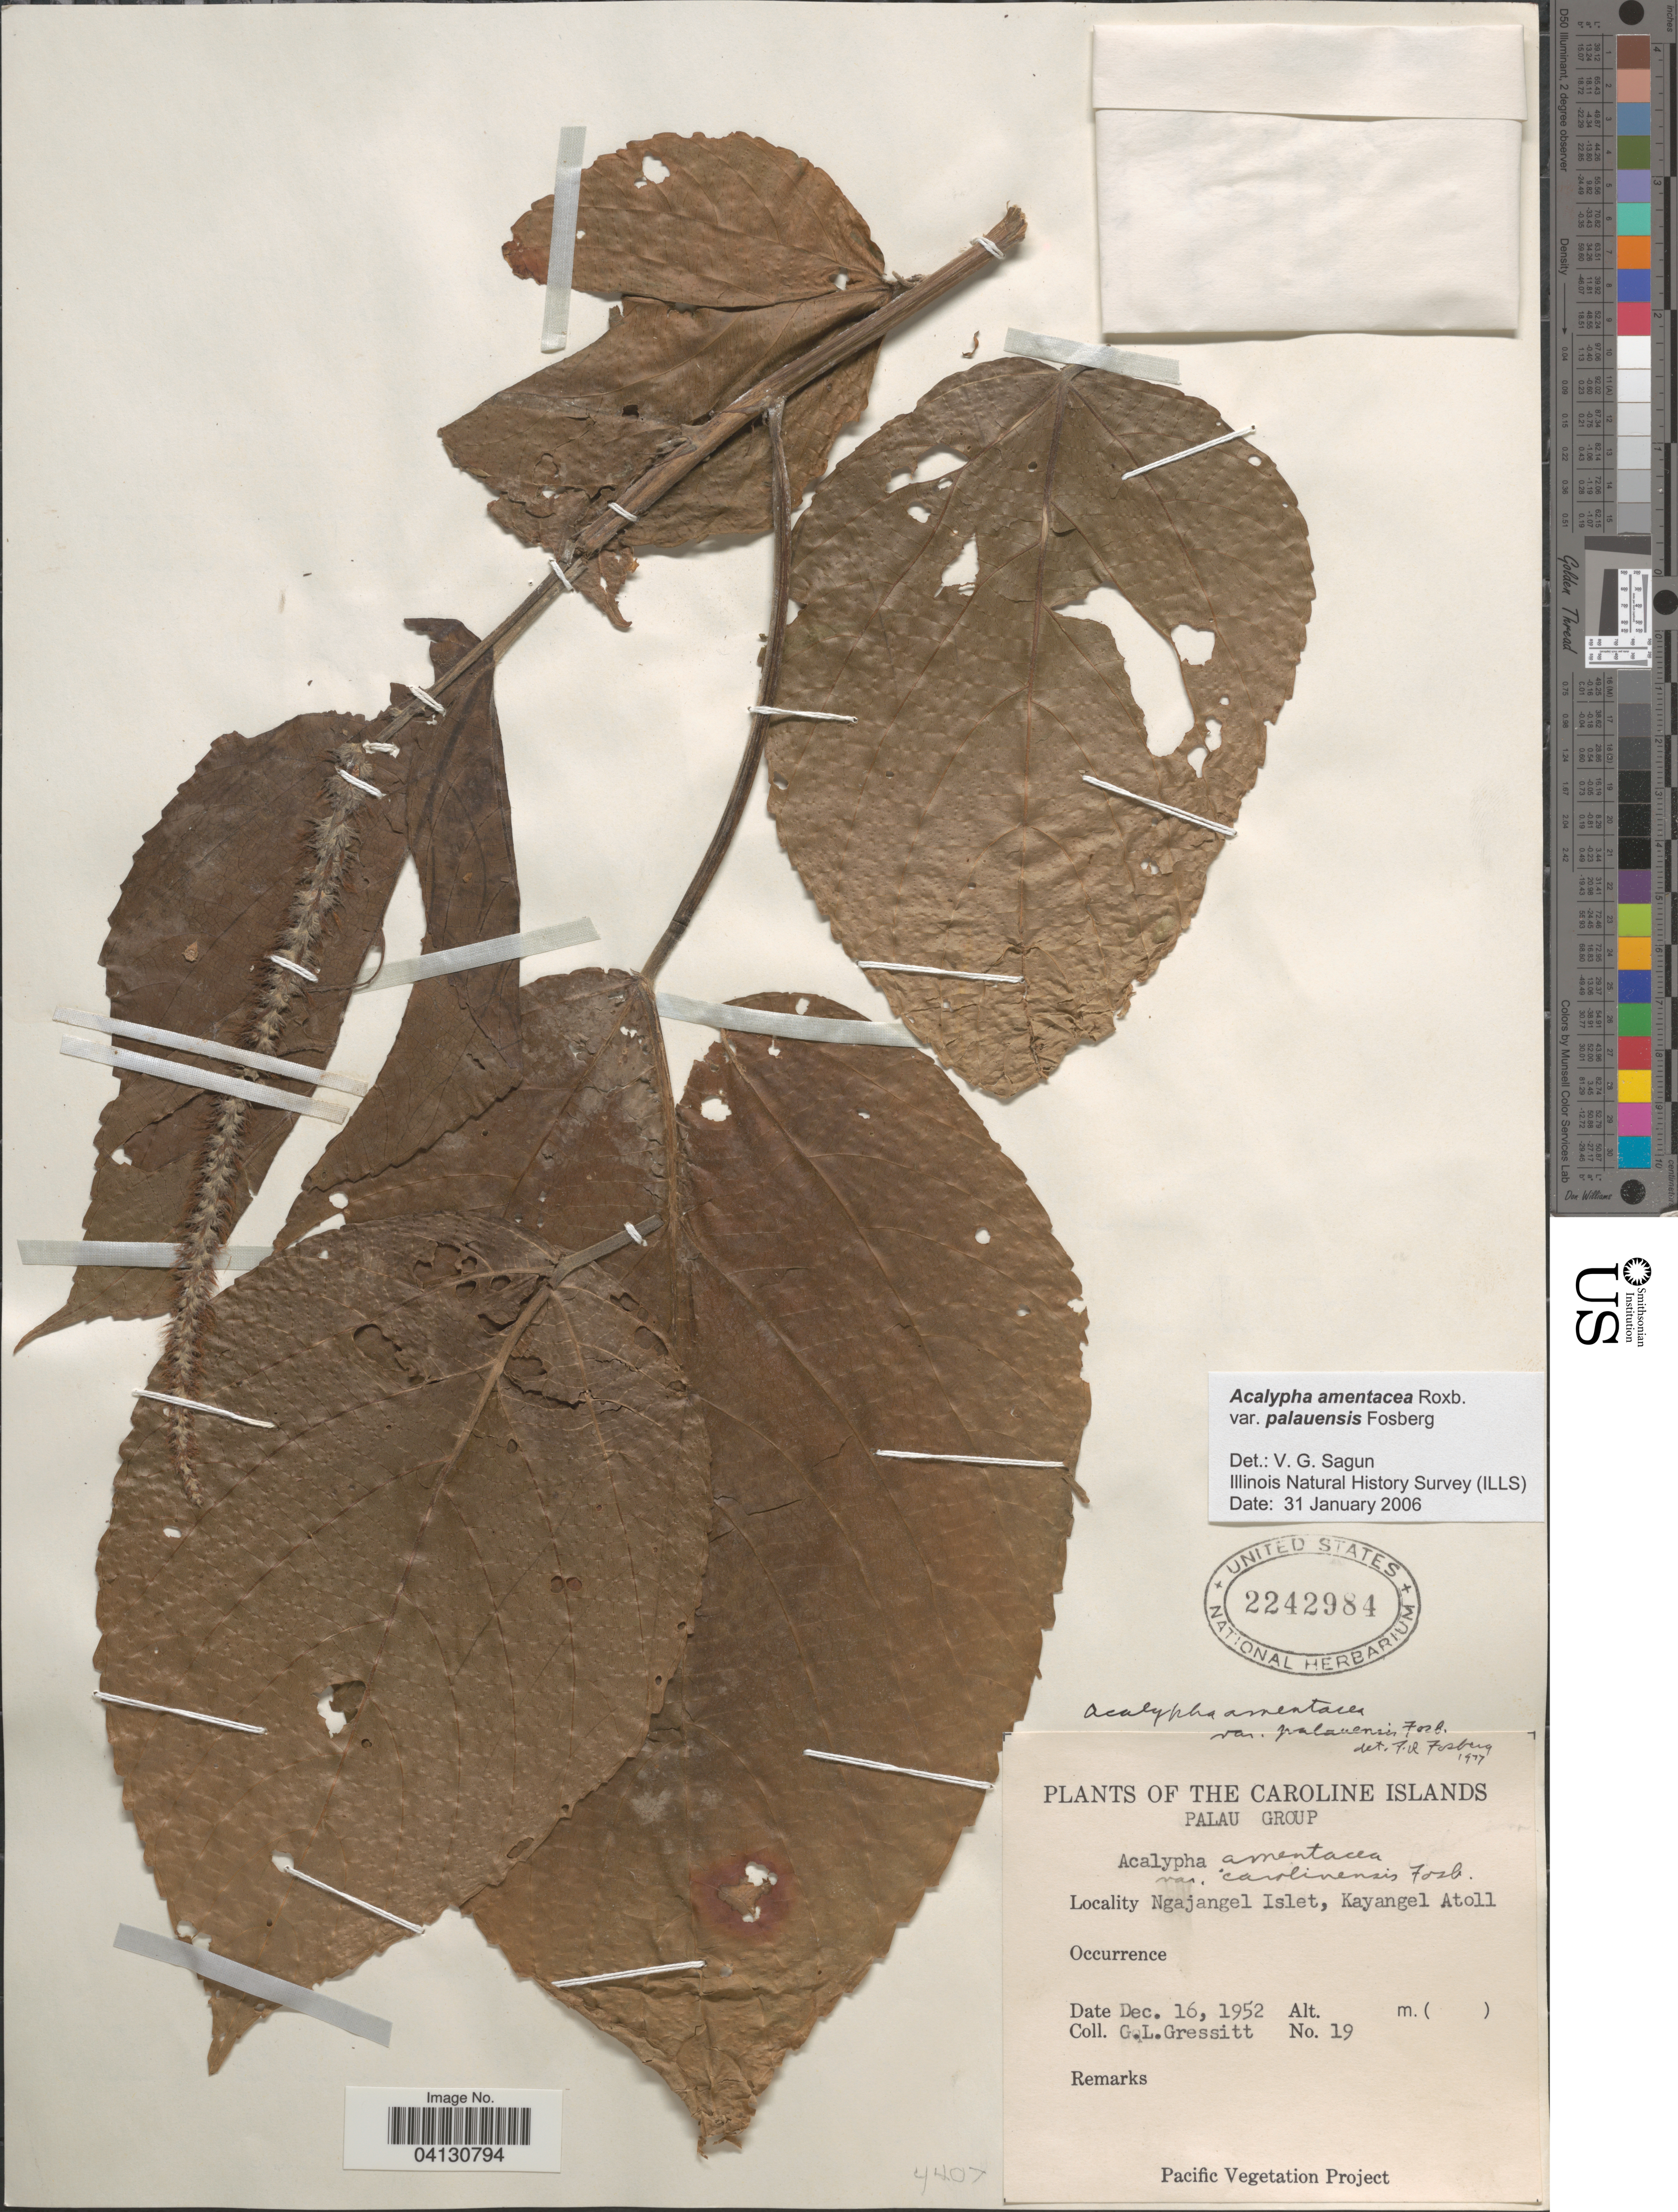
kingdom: Plantae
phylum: Tracheophyta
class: Magnoliopsida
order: Malpighiales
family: Euphorbiaceae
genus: Acalypha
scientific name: Acalypha amentacea var. palauensis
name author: Fosberg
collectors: G. Gressitt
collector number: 19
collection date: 1952-12-16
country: Palau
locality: The Caroline Islands. Palau Group. Ngajangel Islet, Kayangel Atoll.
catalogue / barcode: US 2242984